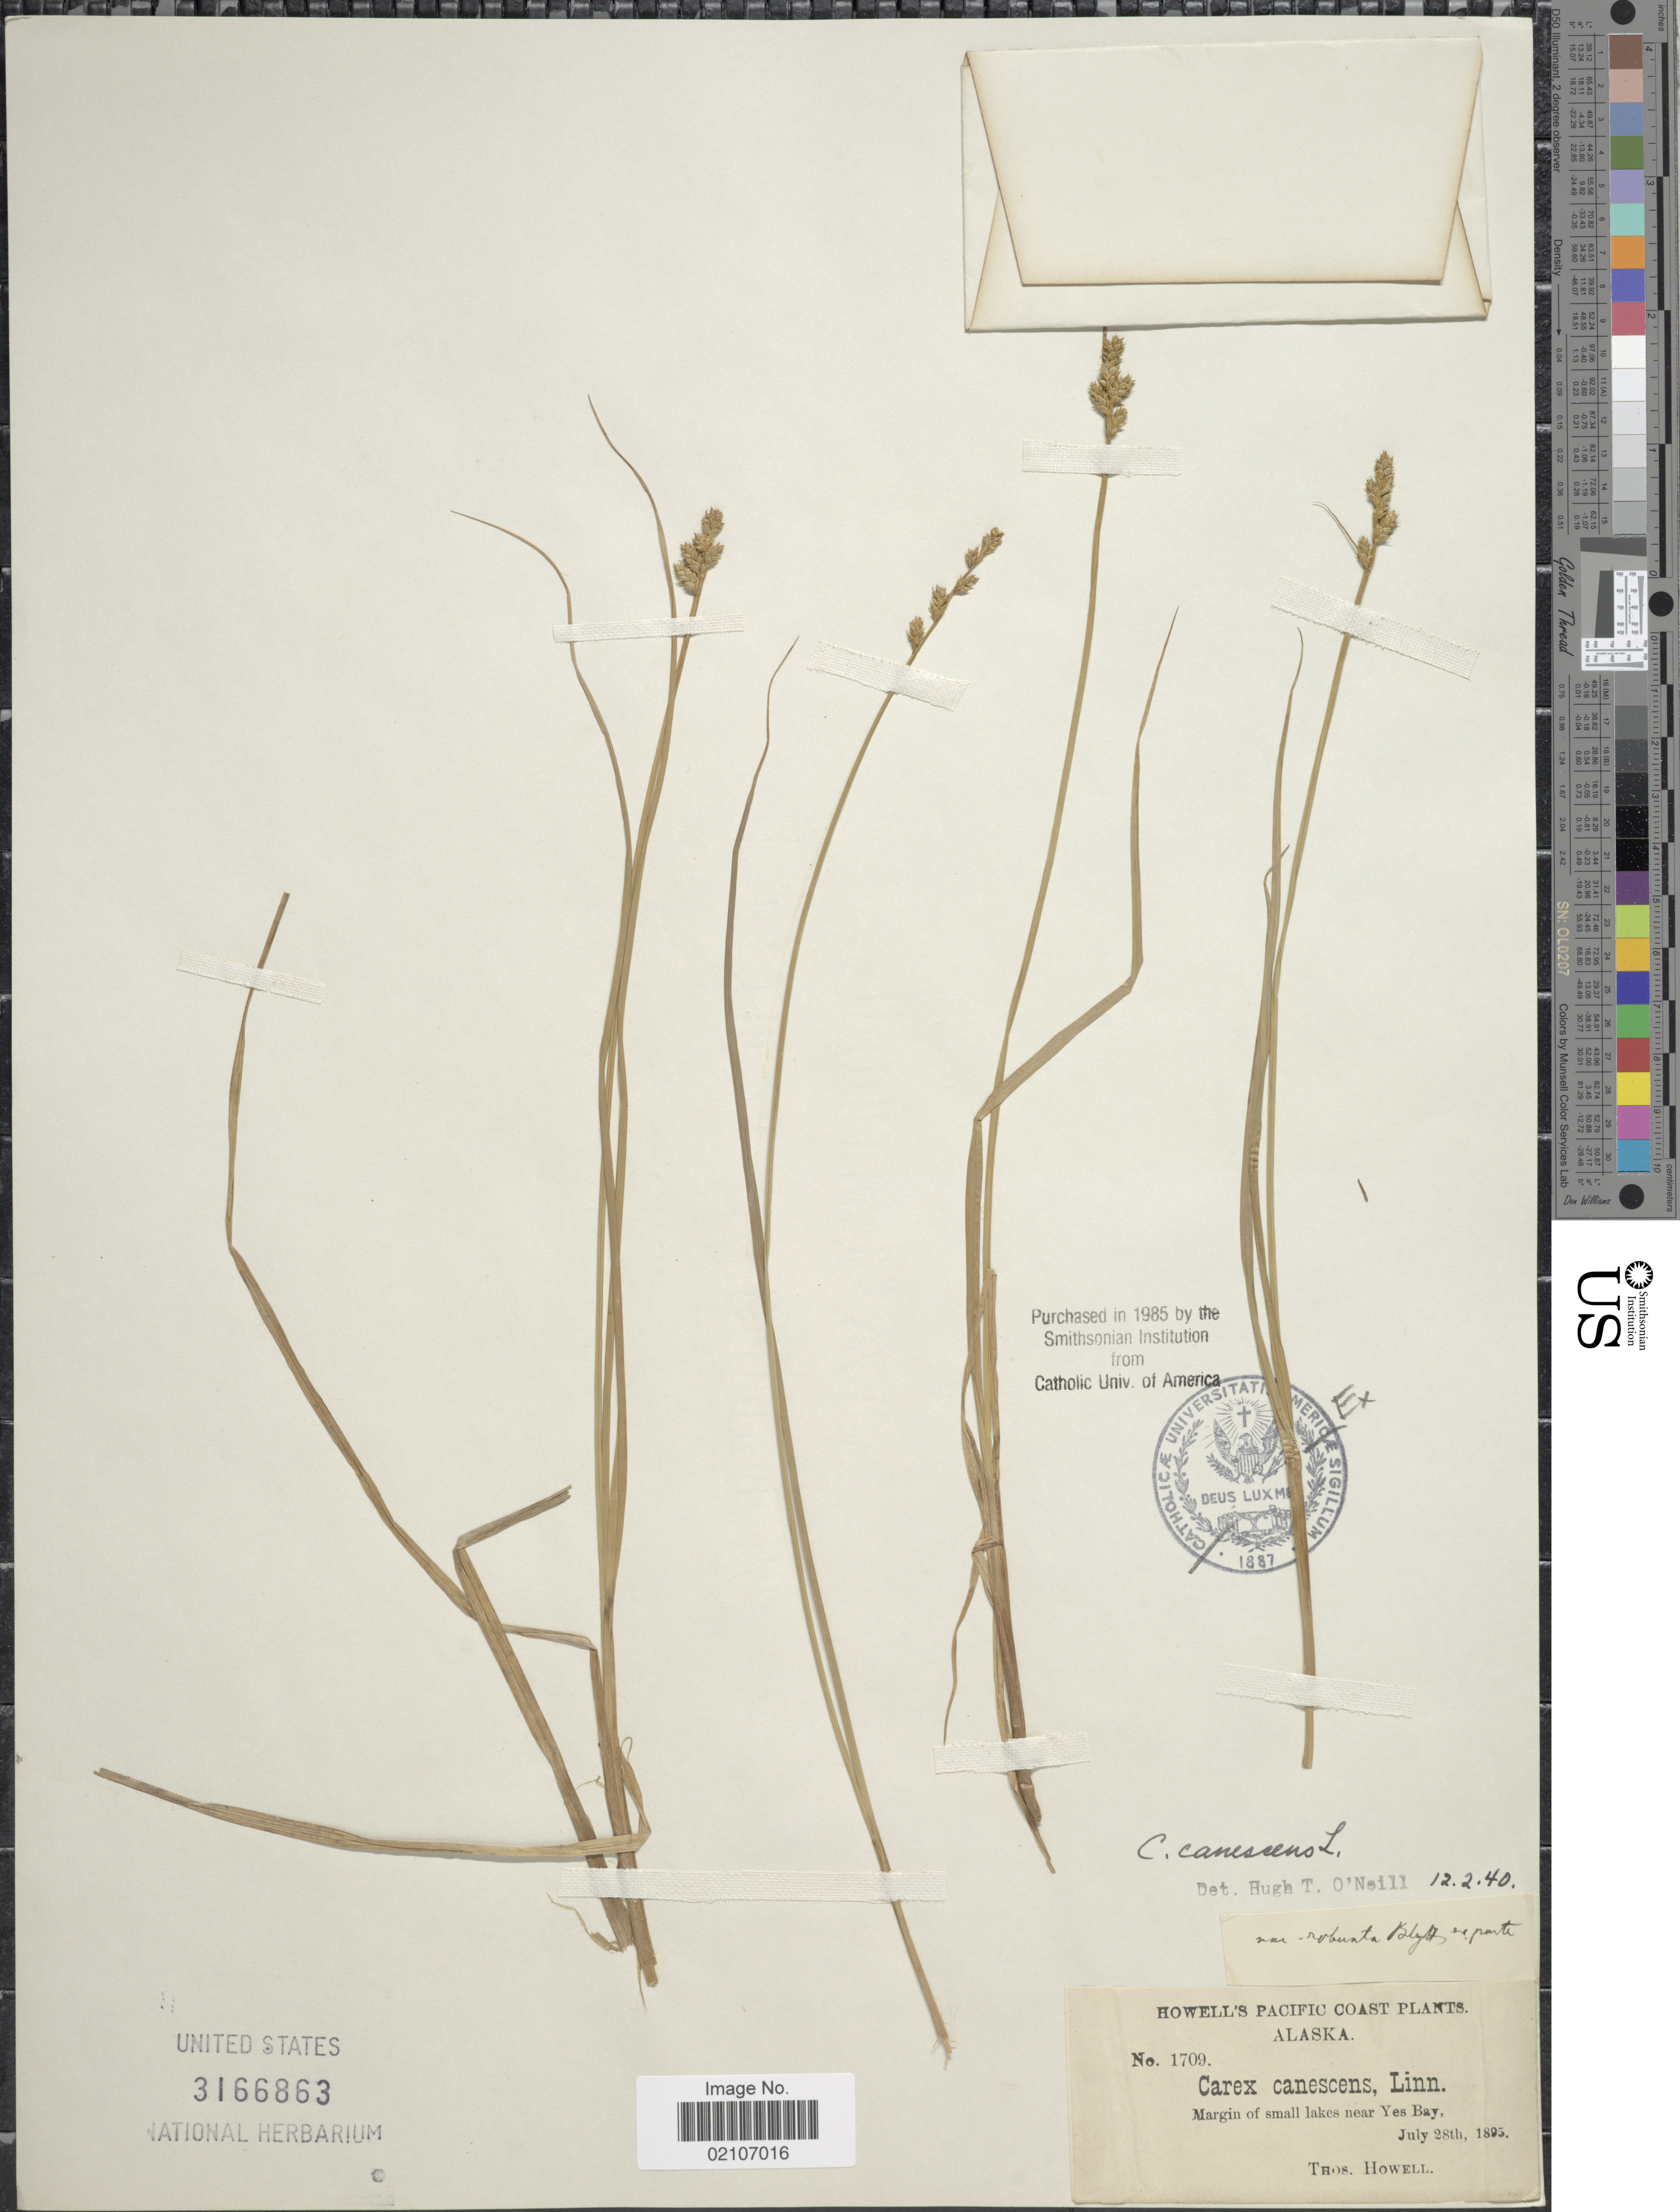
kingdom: Plantae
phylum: Tracheophyta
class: Liliopsida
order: Poales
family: Cyperaceae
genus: Carex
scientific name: Carex canescens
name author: L.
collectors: T. Howell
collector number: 1709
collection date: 1895-07-28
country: United States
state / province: Alaska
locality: Pacific Coast, Margin of small lakes near Yes Bay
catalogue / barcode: US 3166863